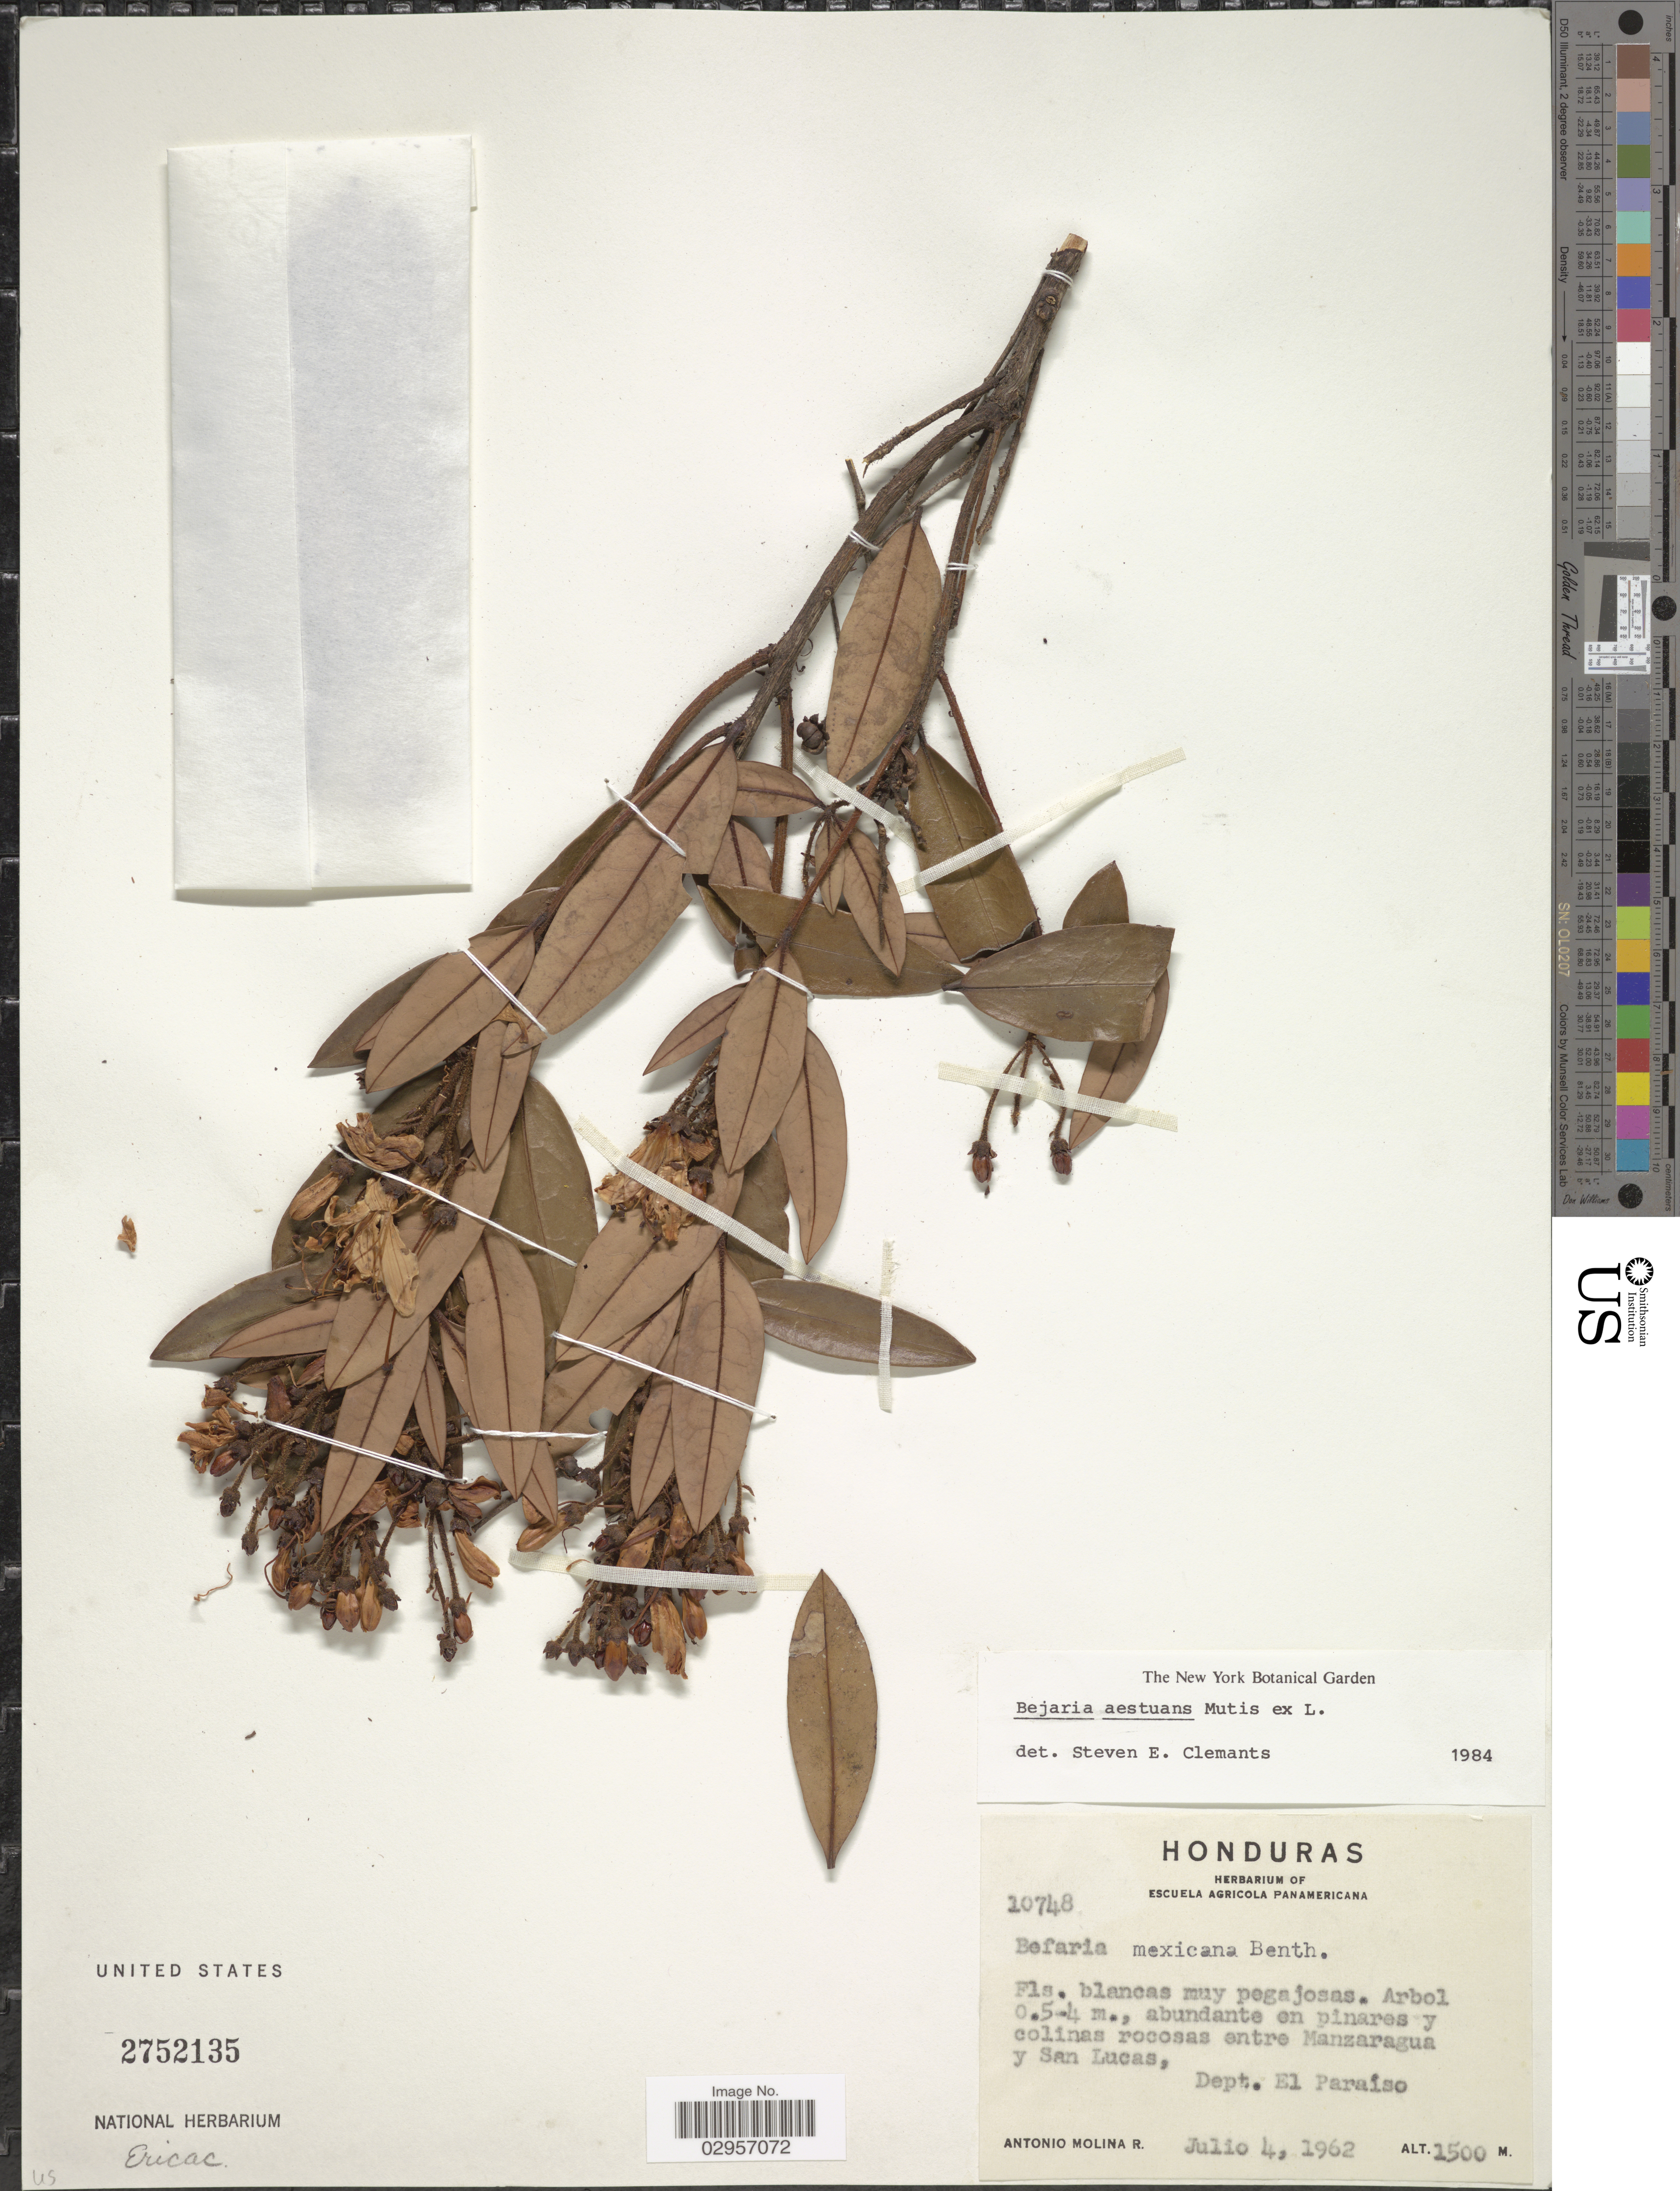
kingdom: Plantae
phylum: Tracheophyta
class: Magnoliopsida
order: Ericales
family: Ericaceae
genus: Befaria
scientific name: Befaria aestuans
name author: Mutis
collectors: A. Molina R.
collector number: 10748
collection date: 1962-07-04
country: Honduras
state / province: El Paraíso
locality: Abundante en pinares y colinas rocosas entre Manzaragua y San Lucas, Dept. El Paraíso.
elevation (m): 1500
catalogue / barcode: US 2752135